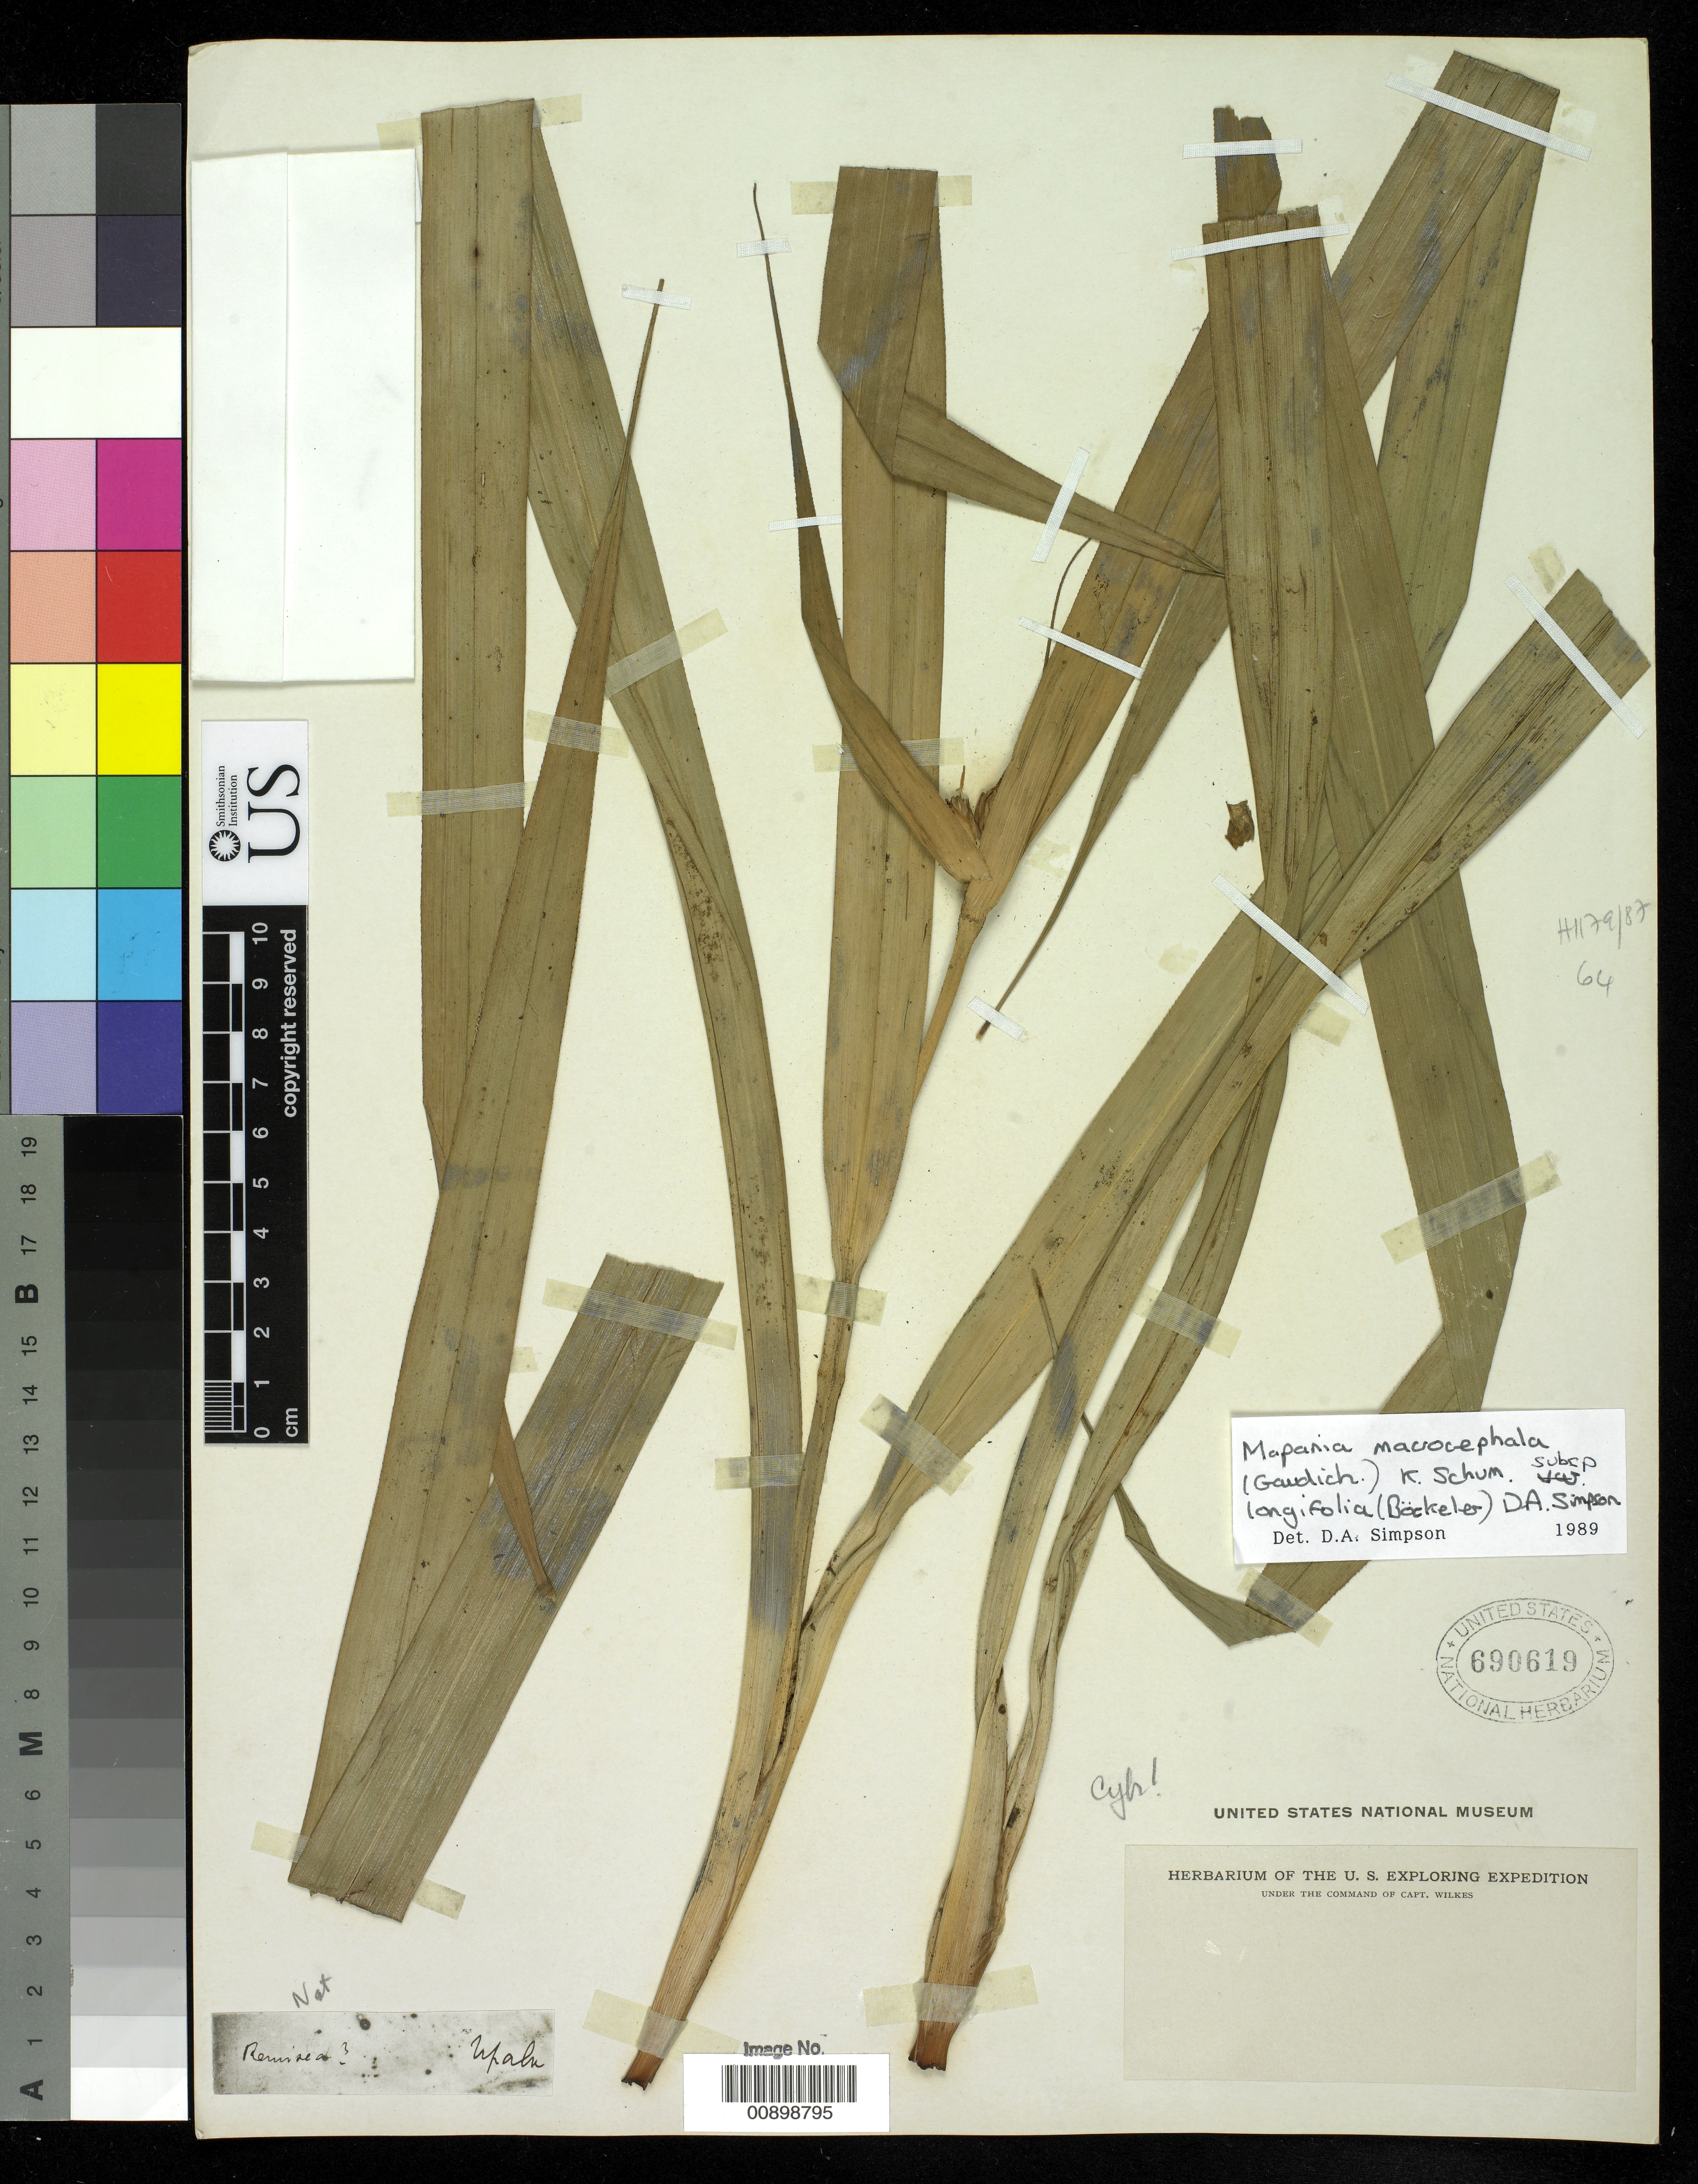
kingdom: Plantae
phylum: Tracheophyta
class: Liliopsida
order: Poales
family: Cyperaceae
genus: Mapania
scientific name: Mapania macrocephala subsp. longifolia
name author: (Boeckeler) D.A. Simpson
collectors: Wilkes Explor. Exped.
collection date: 1838/1842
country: Chile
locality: Upahu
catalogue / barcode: US 691619